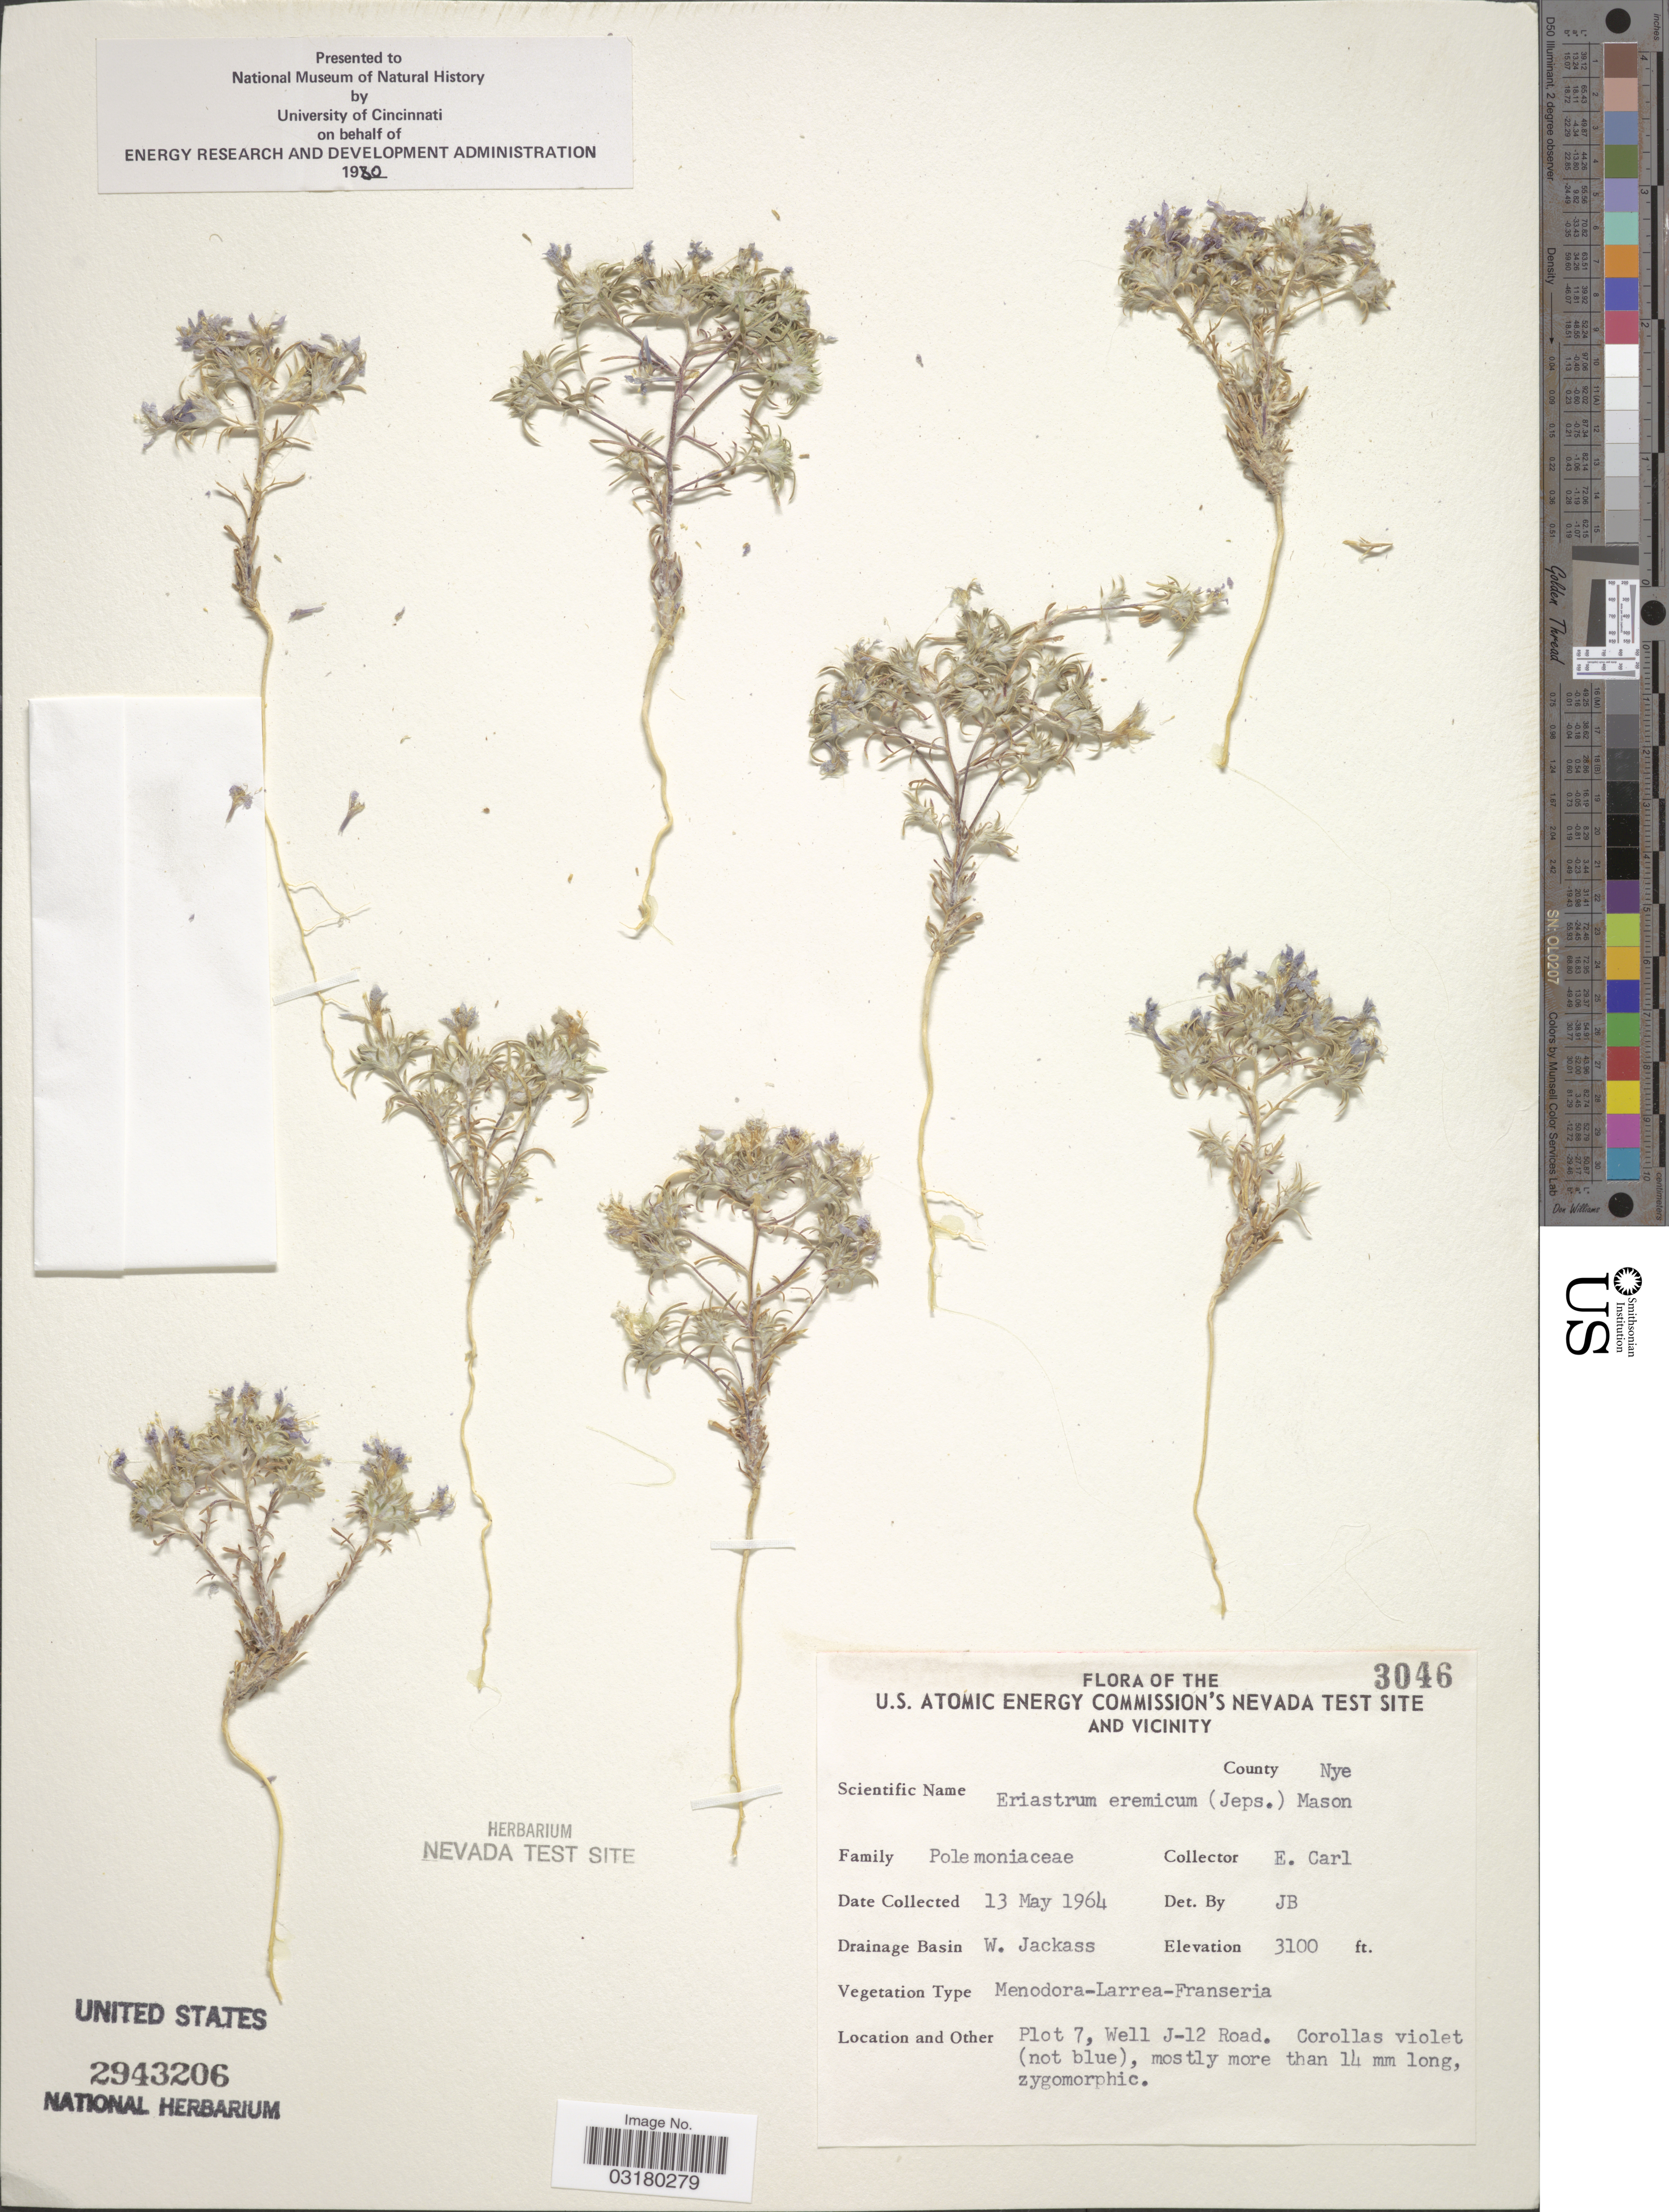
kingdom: Plantae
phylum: Tracheophyta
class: Magnoliopsida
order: Ericales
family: Polemoniaceae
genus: Eriastrum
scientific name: Eriastrum eremicum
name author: (Jeps.) H. Mason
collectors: E. Carl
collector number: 3046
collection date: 1964-05-13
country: United States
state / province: Nevada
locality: The U.S. Atomic Energy Commission's Nevada Test Site and Vicinity. County Nye. Drainage Basin W. Jackass. Plot 7, Well J-12 Road.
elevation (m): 945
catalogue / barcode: US 2943206